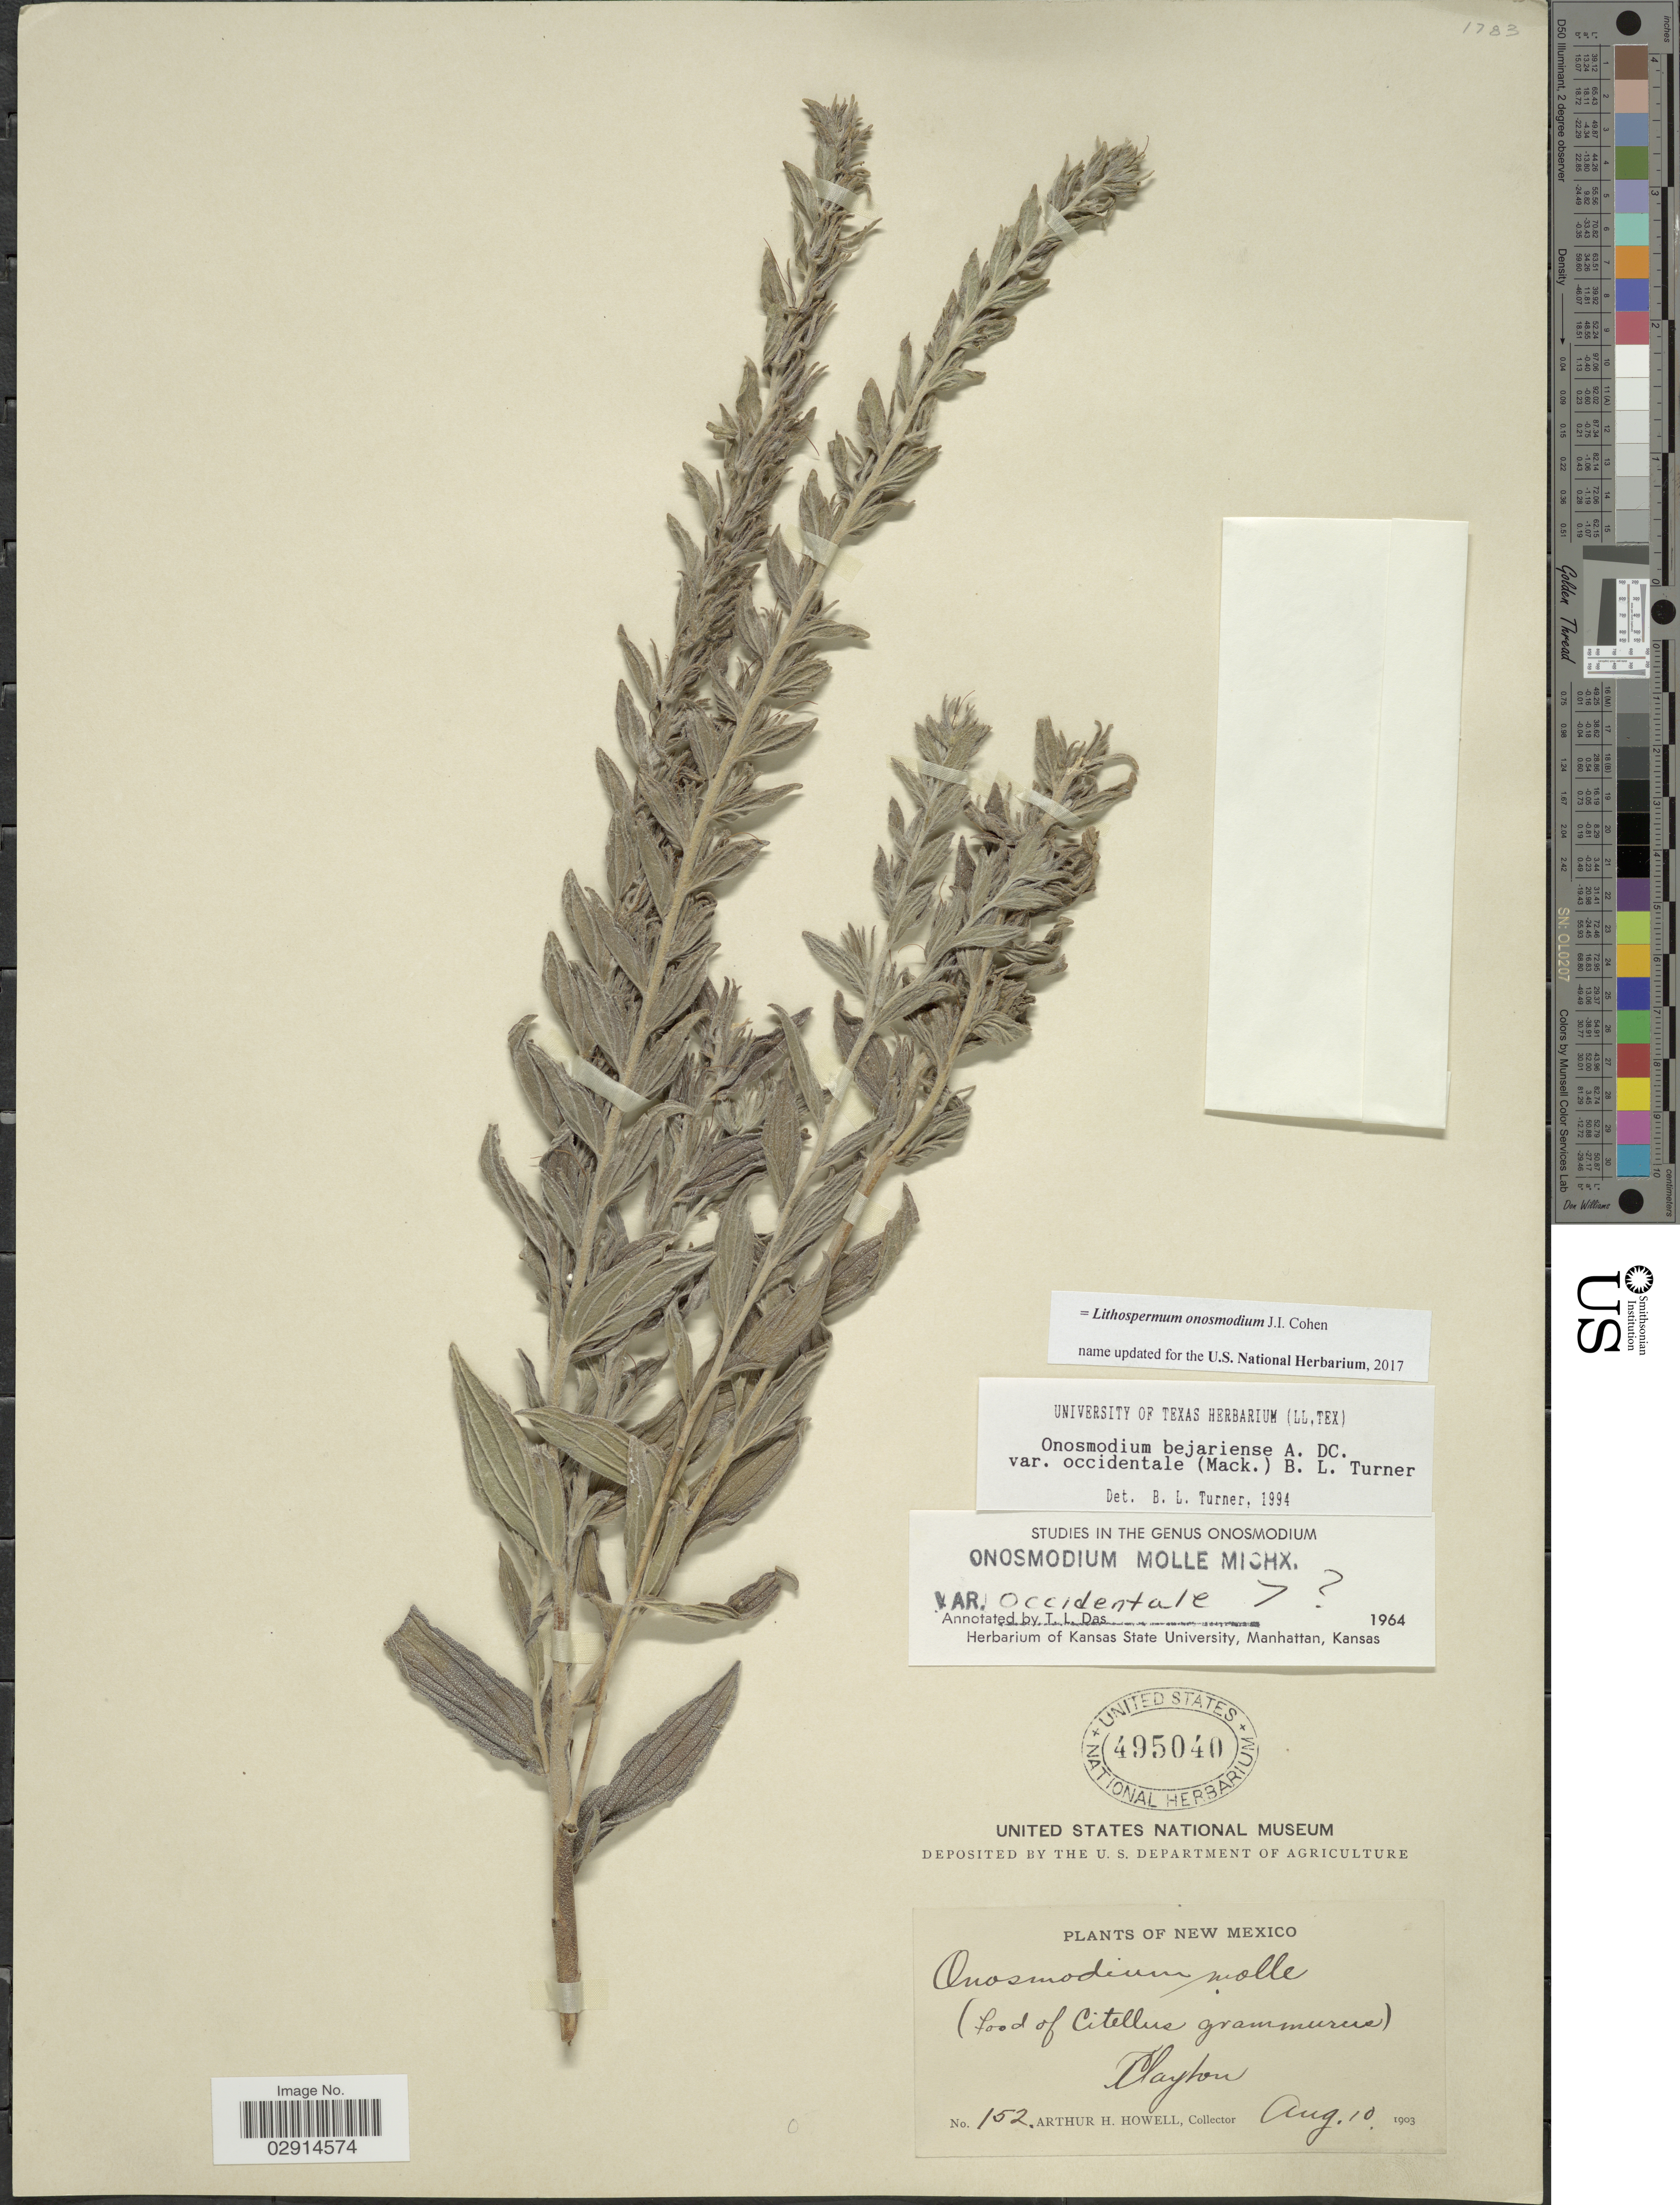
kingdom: Plantae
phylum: Tracheophyta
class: Magnoliopsida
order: Boraginales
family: Boraginaceae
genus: Lithospermum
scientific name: Lithospermum onosmodium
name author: Cohen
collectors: A. H. Howell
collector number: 152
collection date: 1903-08-10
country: United States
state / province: New Mexico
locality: Clayton.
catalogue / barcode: US 495040